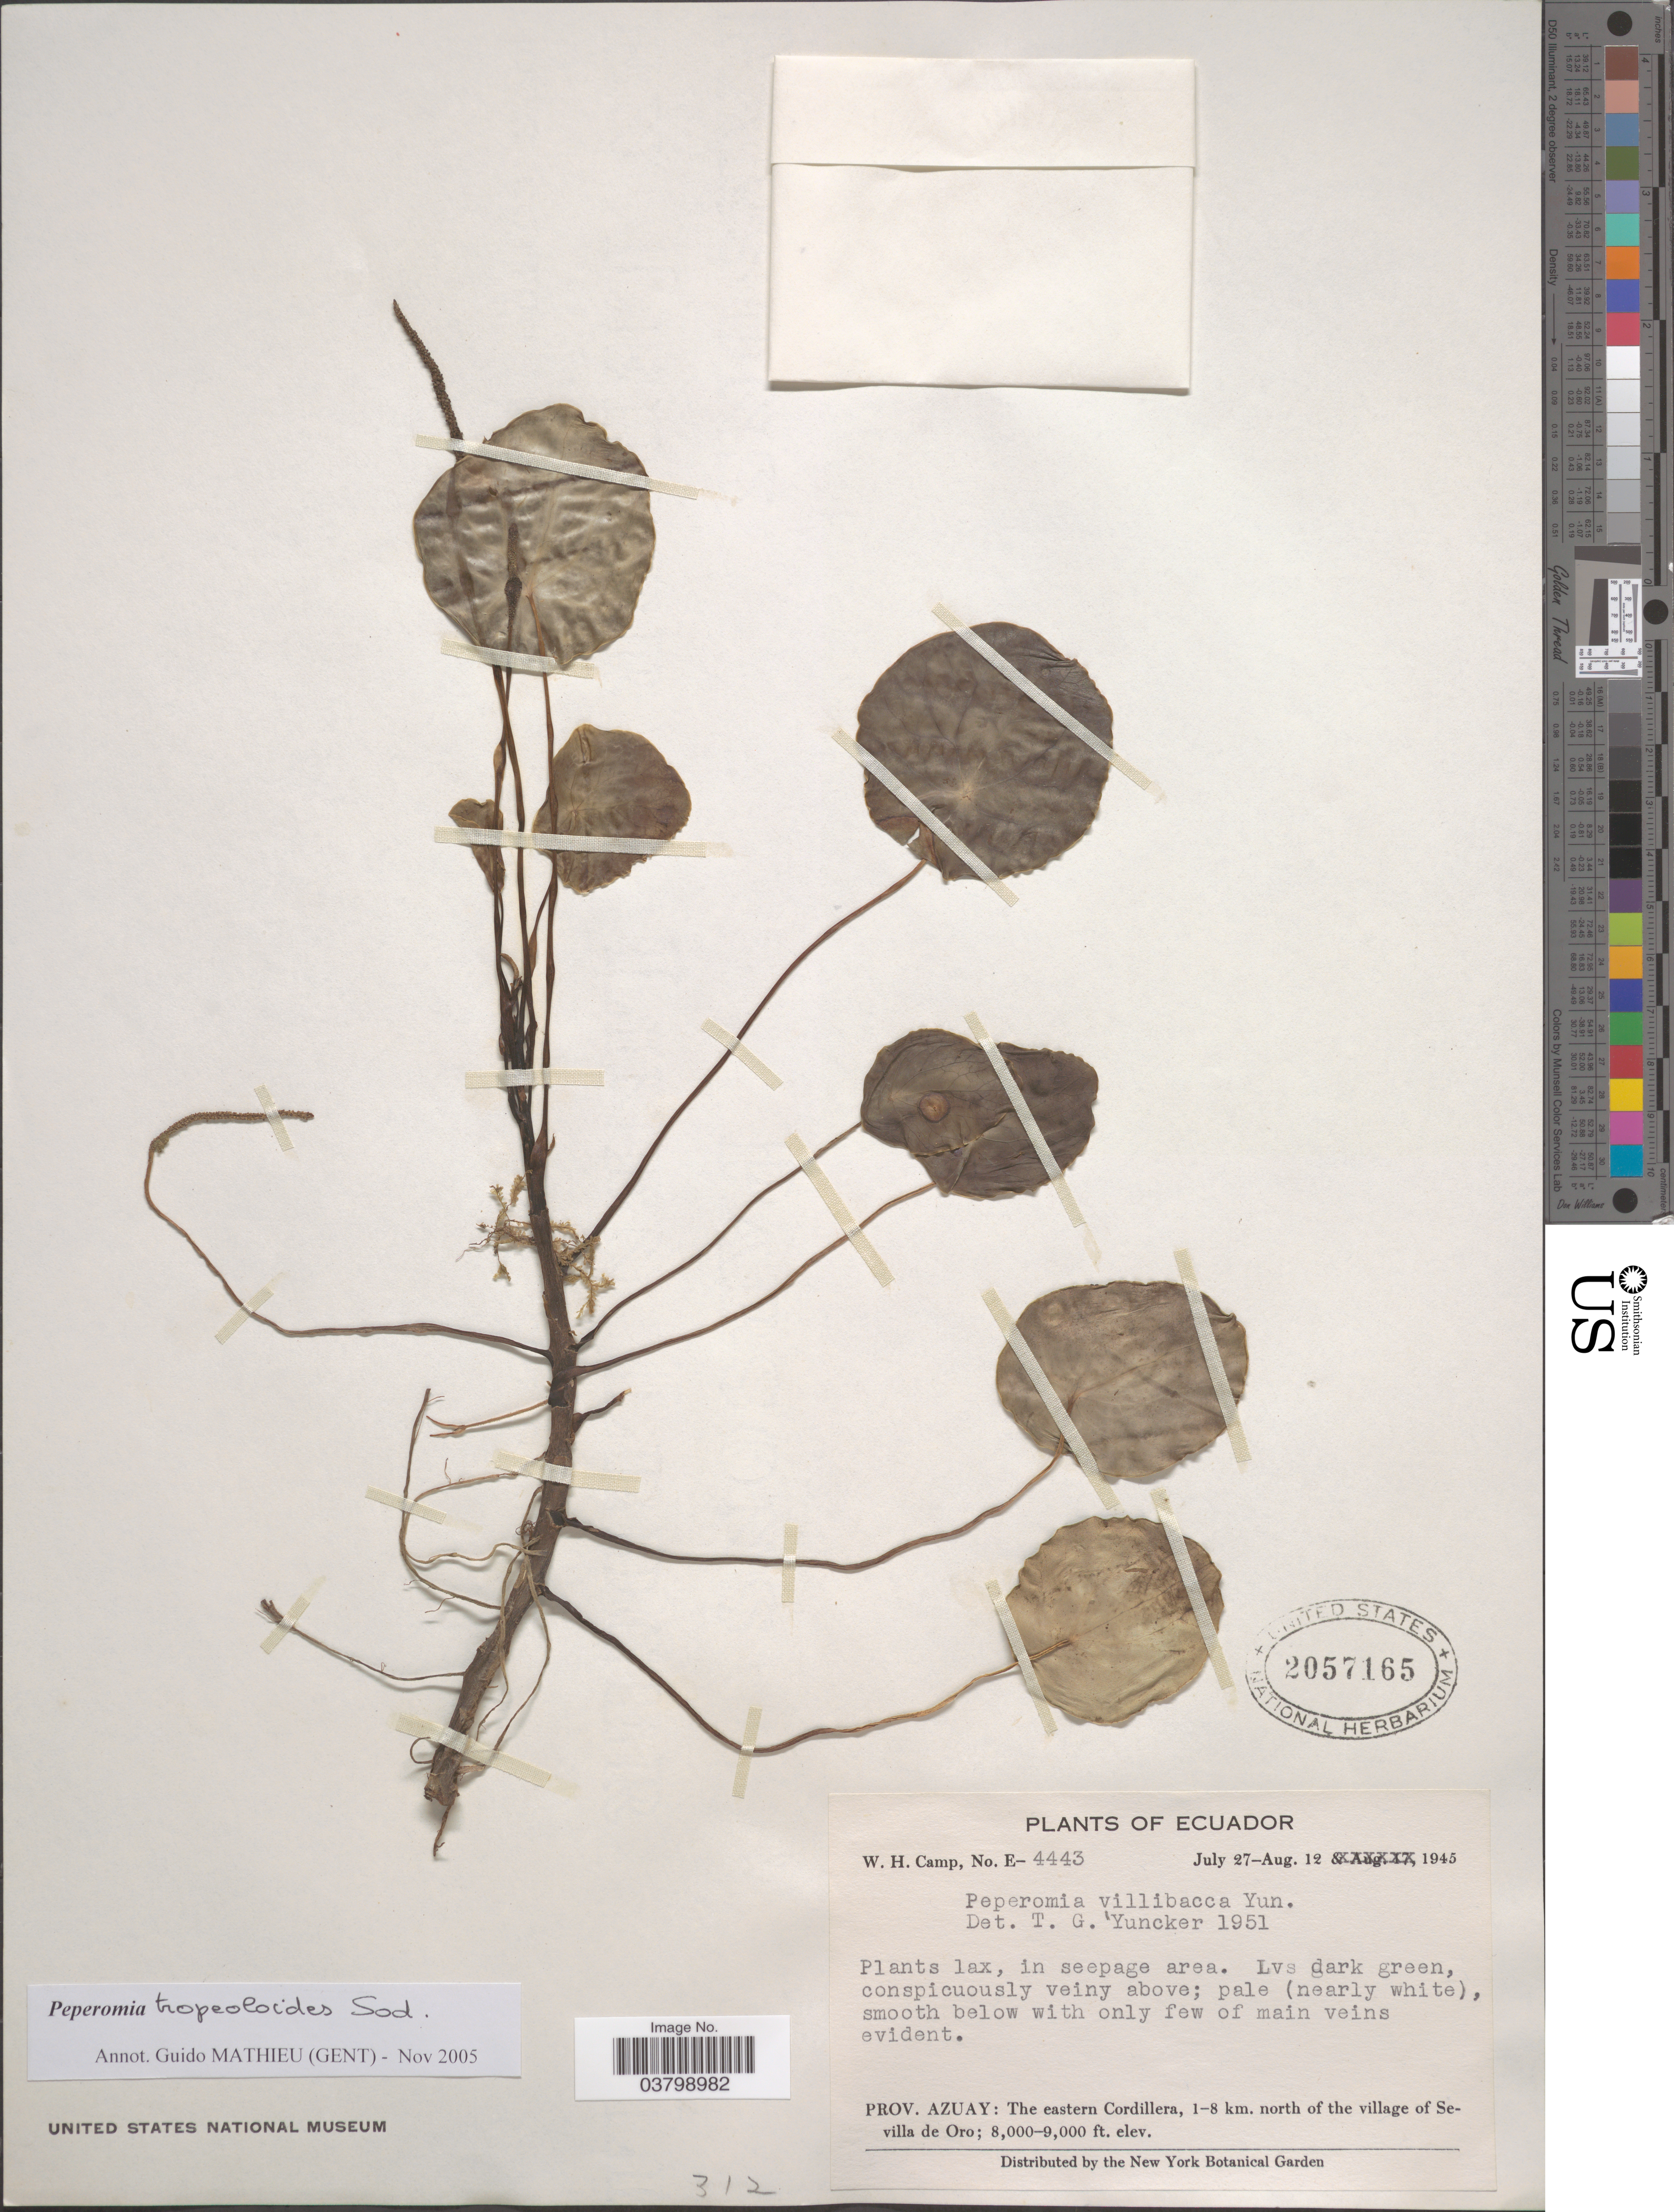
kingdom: Plantae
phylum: Tracheophyta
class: Magnoliopsida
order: Piperales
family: Piperaceae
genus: Peperomia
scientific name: Peperomia tropeoloides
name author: Sodiro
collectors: W. H. Camp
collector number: E-4443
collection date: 1945-07-27/1945-08-12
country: Ecuador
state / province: Azuay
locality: The eastern Cordillera, 1-8 km. north of the village of Sevilla de Oro.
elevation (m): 2438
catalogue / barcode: US 2057165